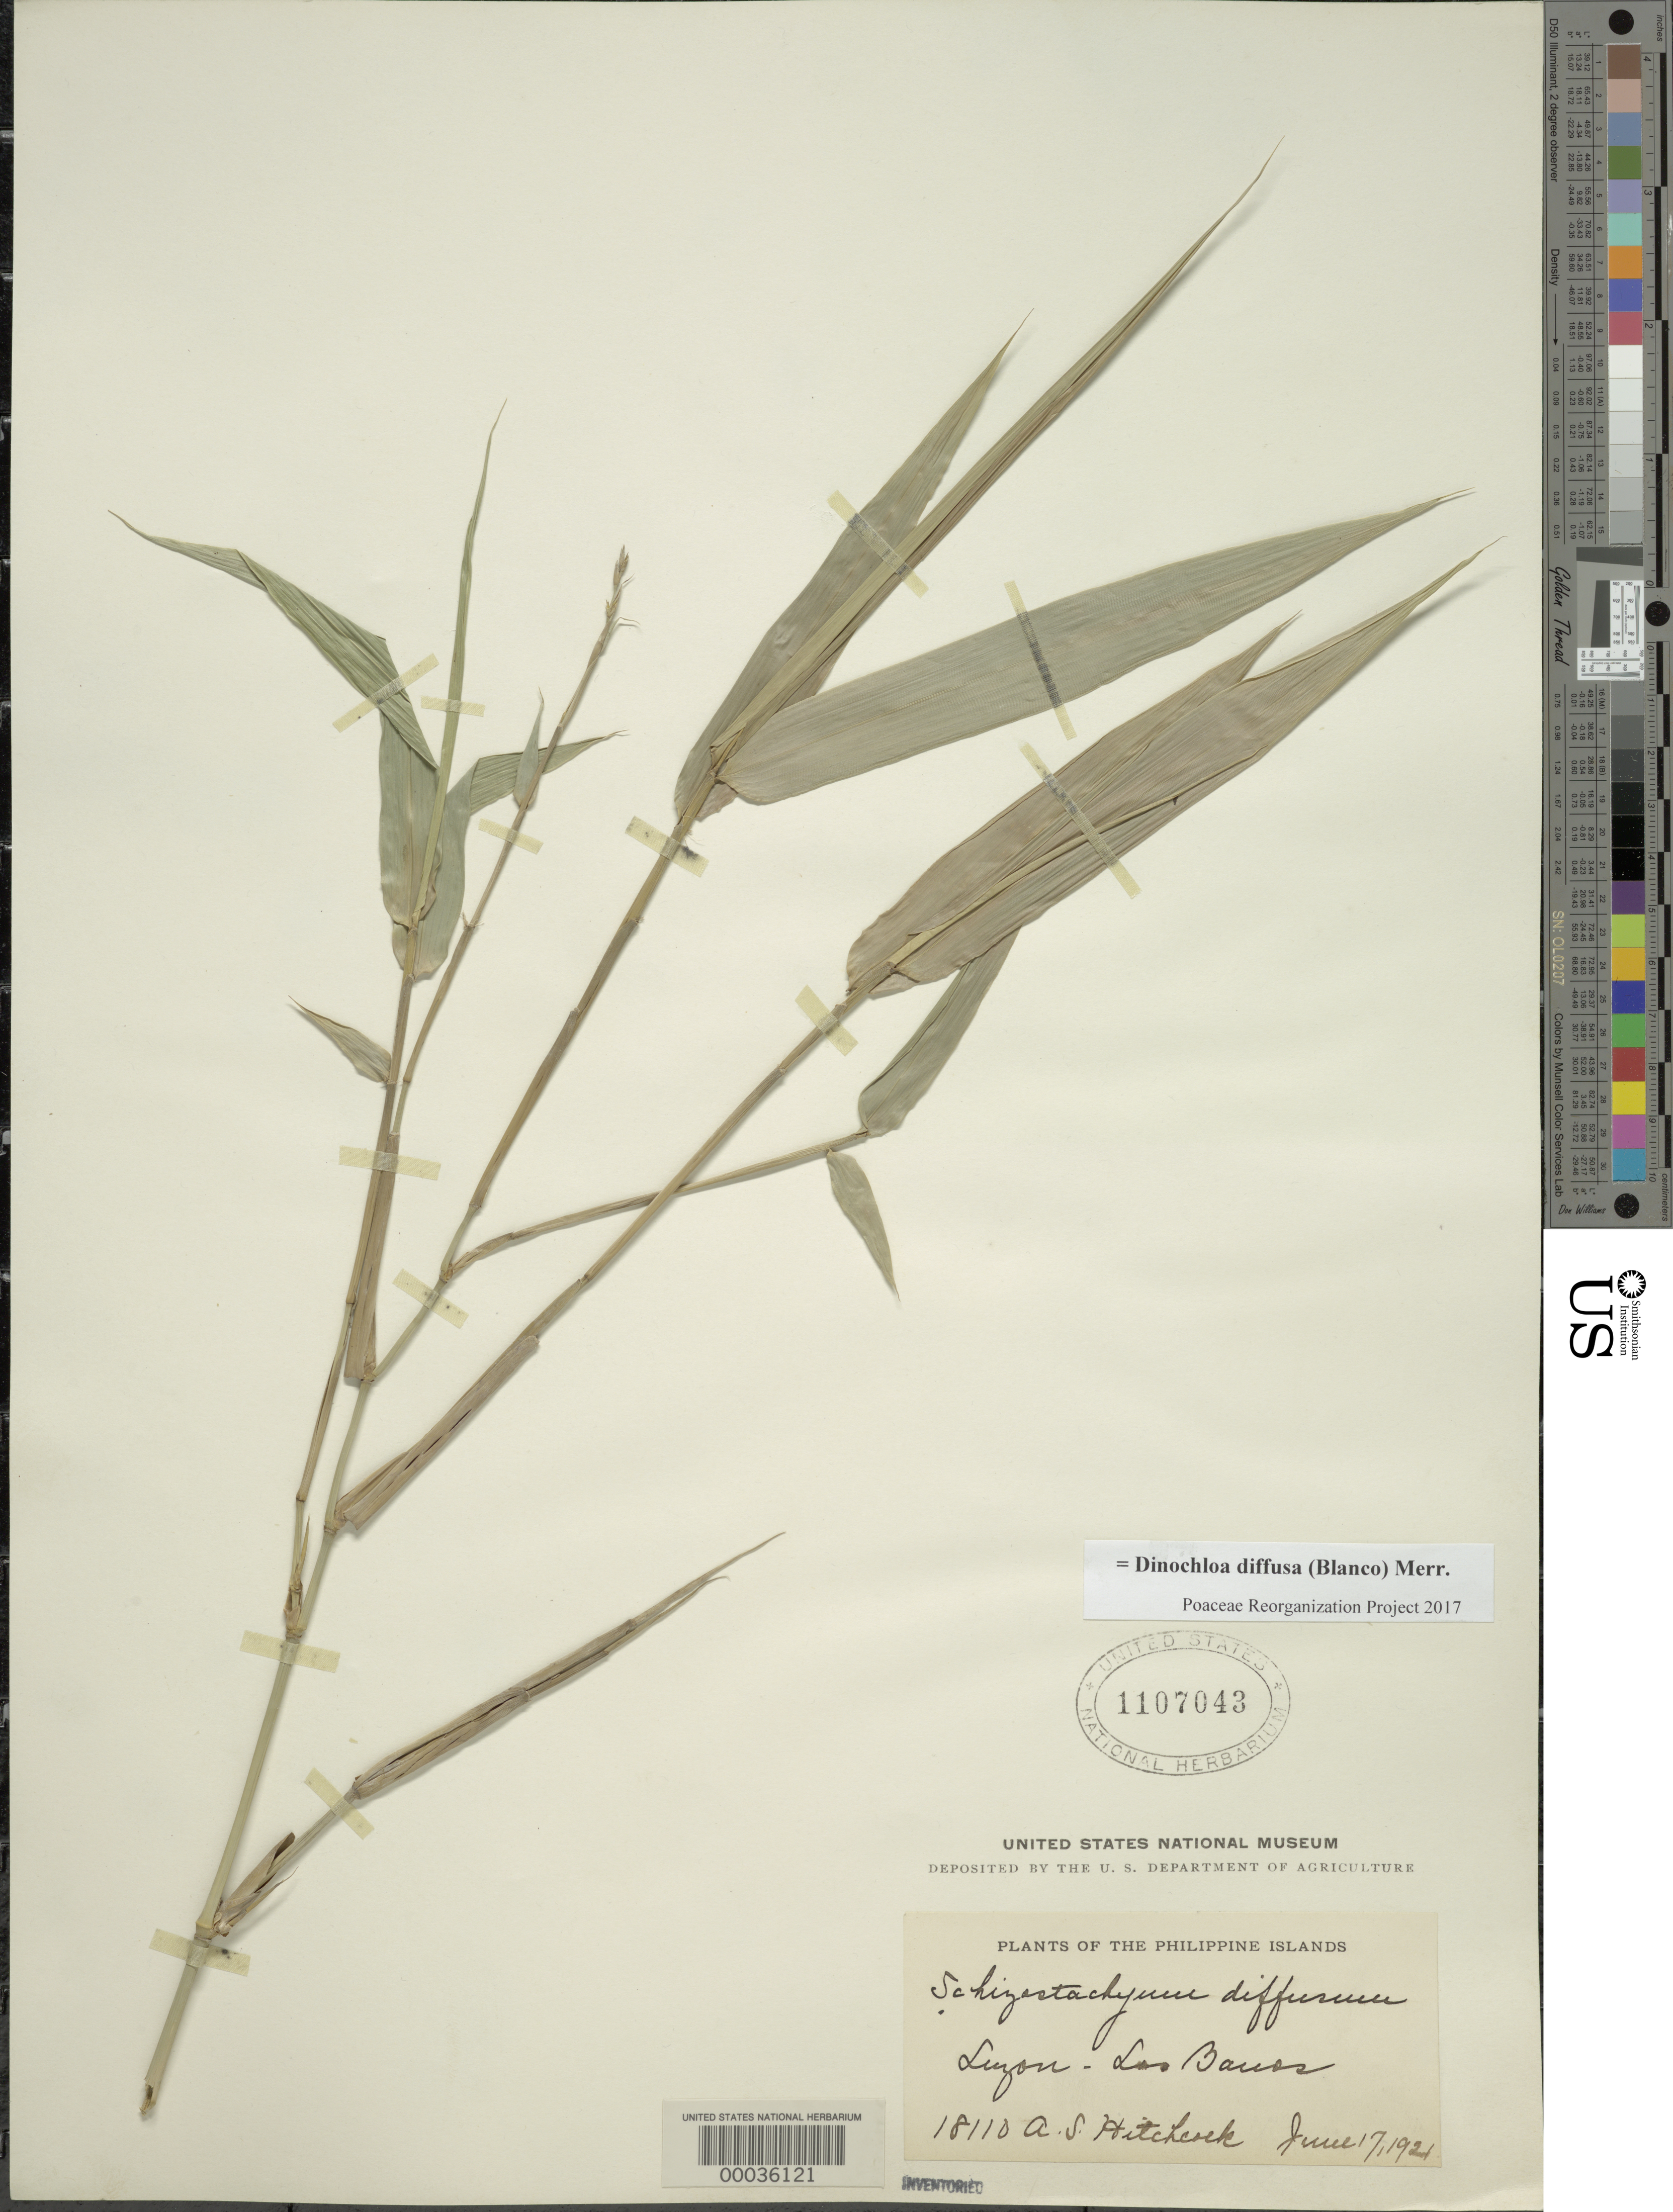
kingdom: Plantae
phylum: Tracheophyta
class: Liliopsida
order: Poales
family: Poaceae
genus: Dinochloa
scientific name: Dinochloa diffusa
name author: (Blanco) Merr.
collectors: A. S. Hitchcock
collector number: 18110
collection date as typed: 17 Jun 1921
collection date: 1921-06-17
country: Philippines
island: Luzon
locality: Los barros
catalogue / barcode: US 1107043